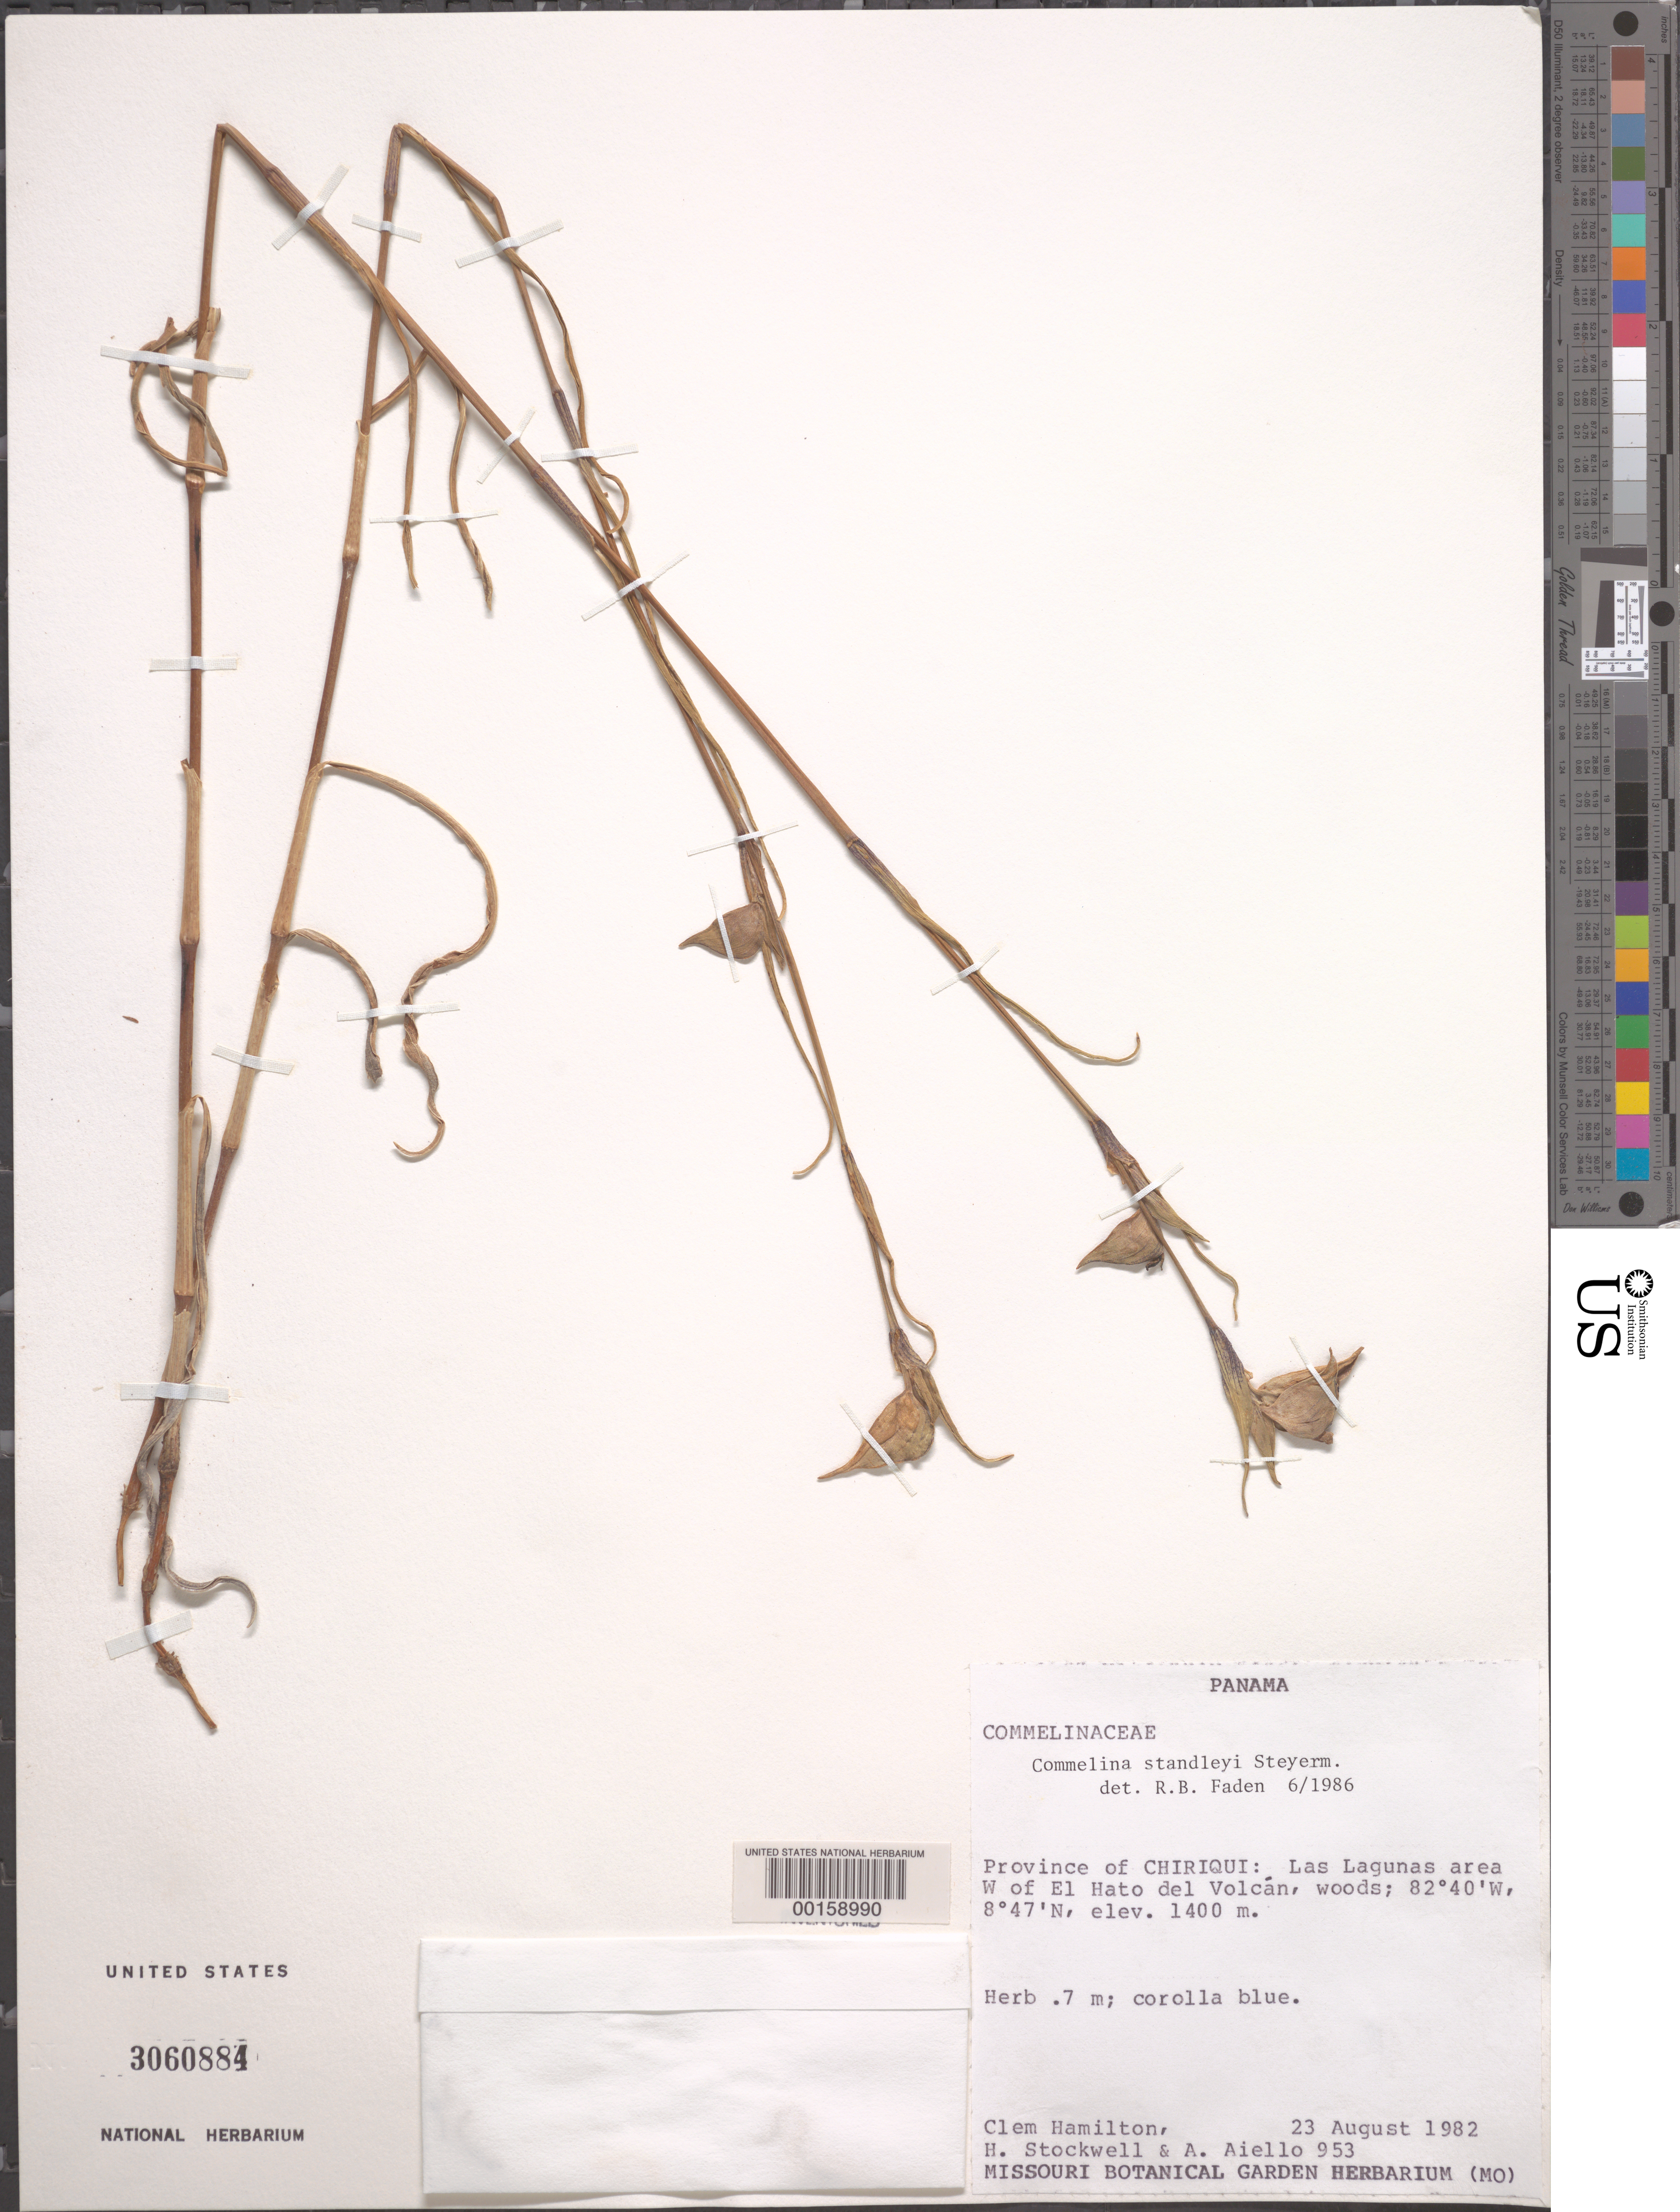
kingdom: Plantae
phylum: Tracheophyta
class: Liliopsida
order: Commelinales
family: Commelinaceae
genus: Commelina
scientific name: Commelina standleyi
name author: Steyerm.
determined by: Faden, Robert B., (US), Smithsonian Institution - National Museum of Natural History (UNITED STATES)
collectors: C. Hamilton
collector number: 953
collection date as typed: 23 Aug 1982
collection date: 1982-08-23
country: Panama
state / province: Chiriquí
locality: Las Lagunas, W ofel Hato de Volcan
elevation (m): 1400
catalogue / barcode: US 3060884